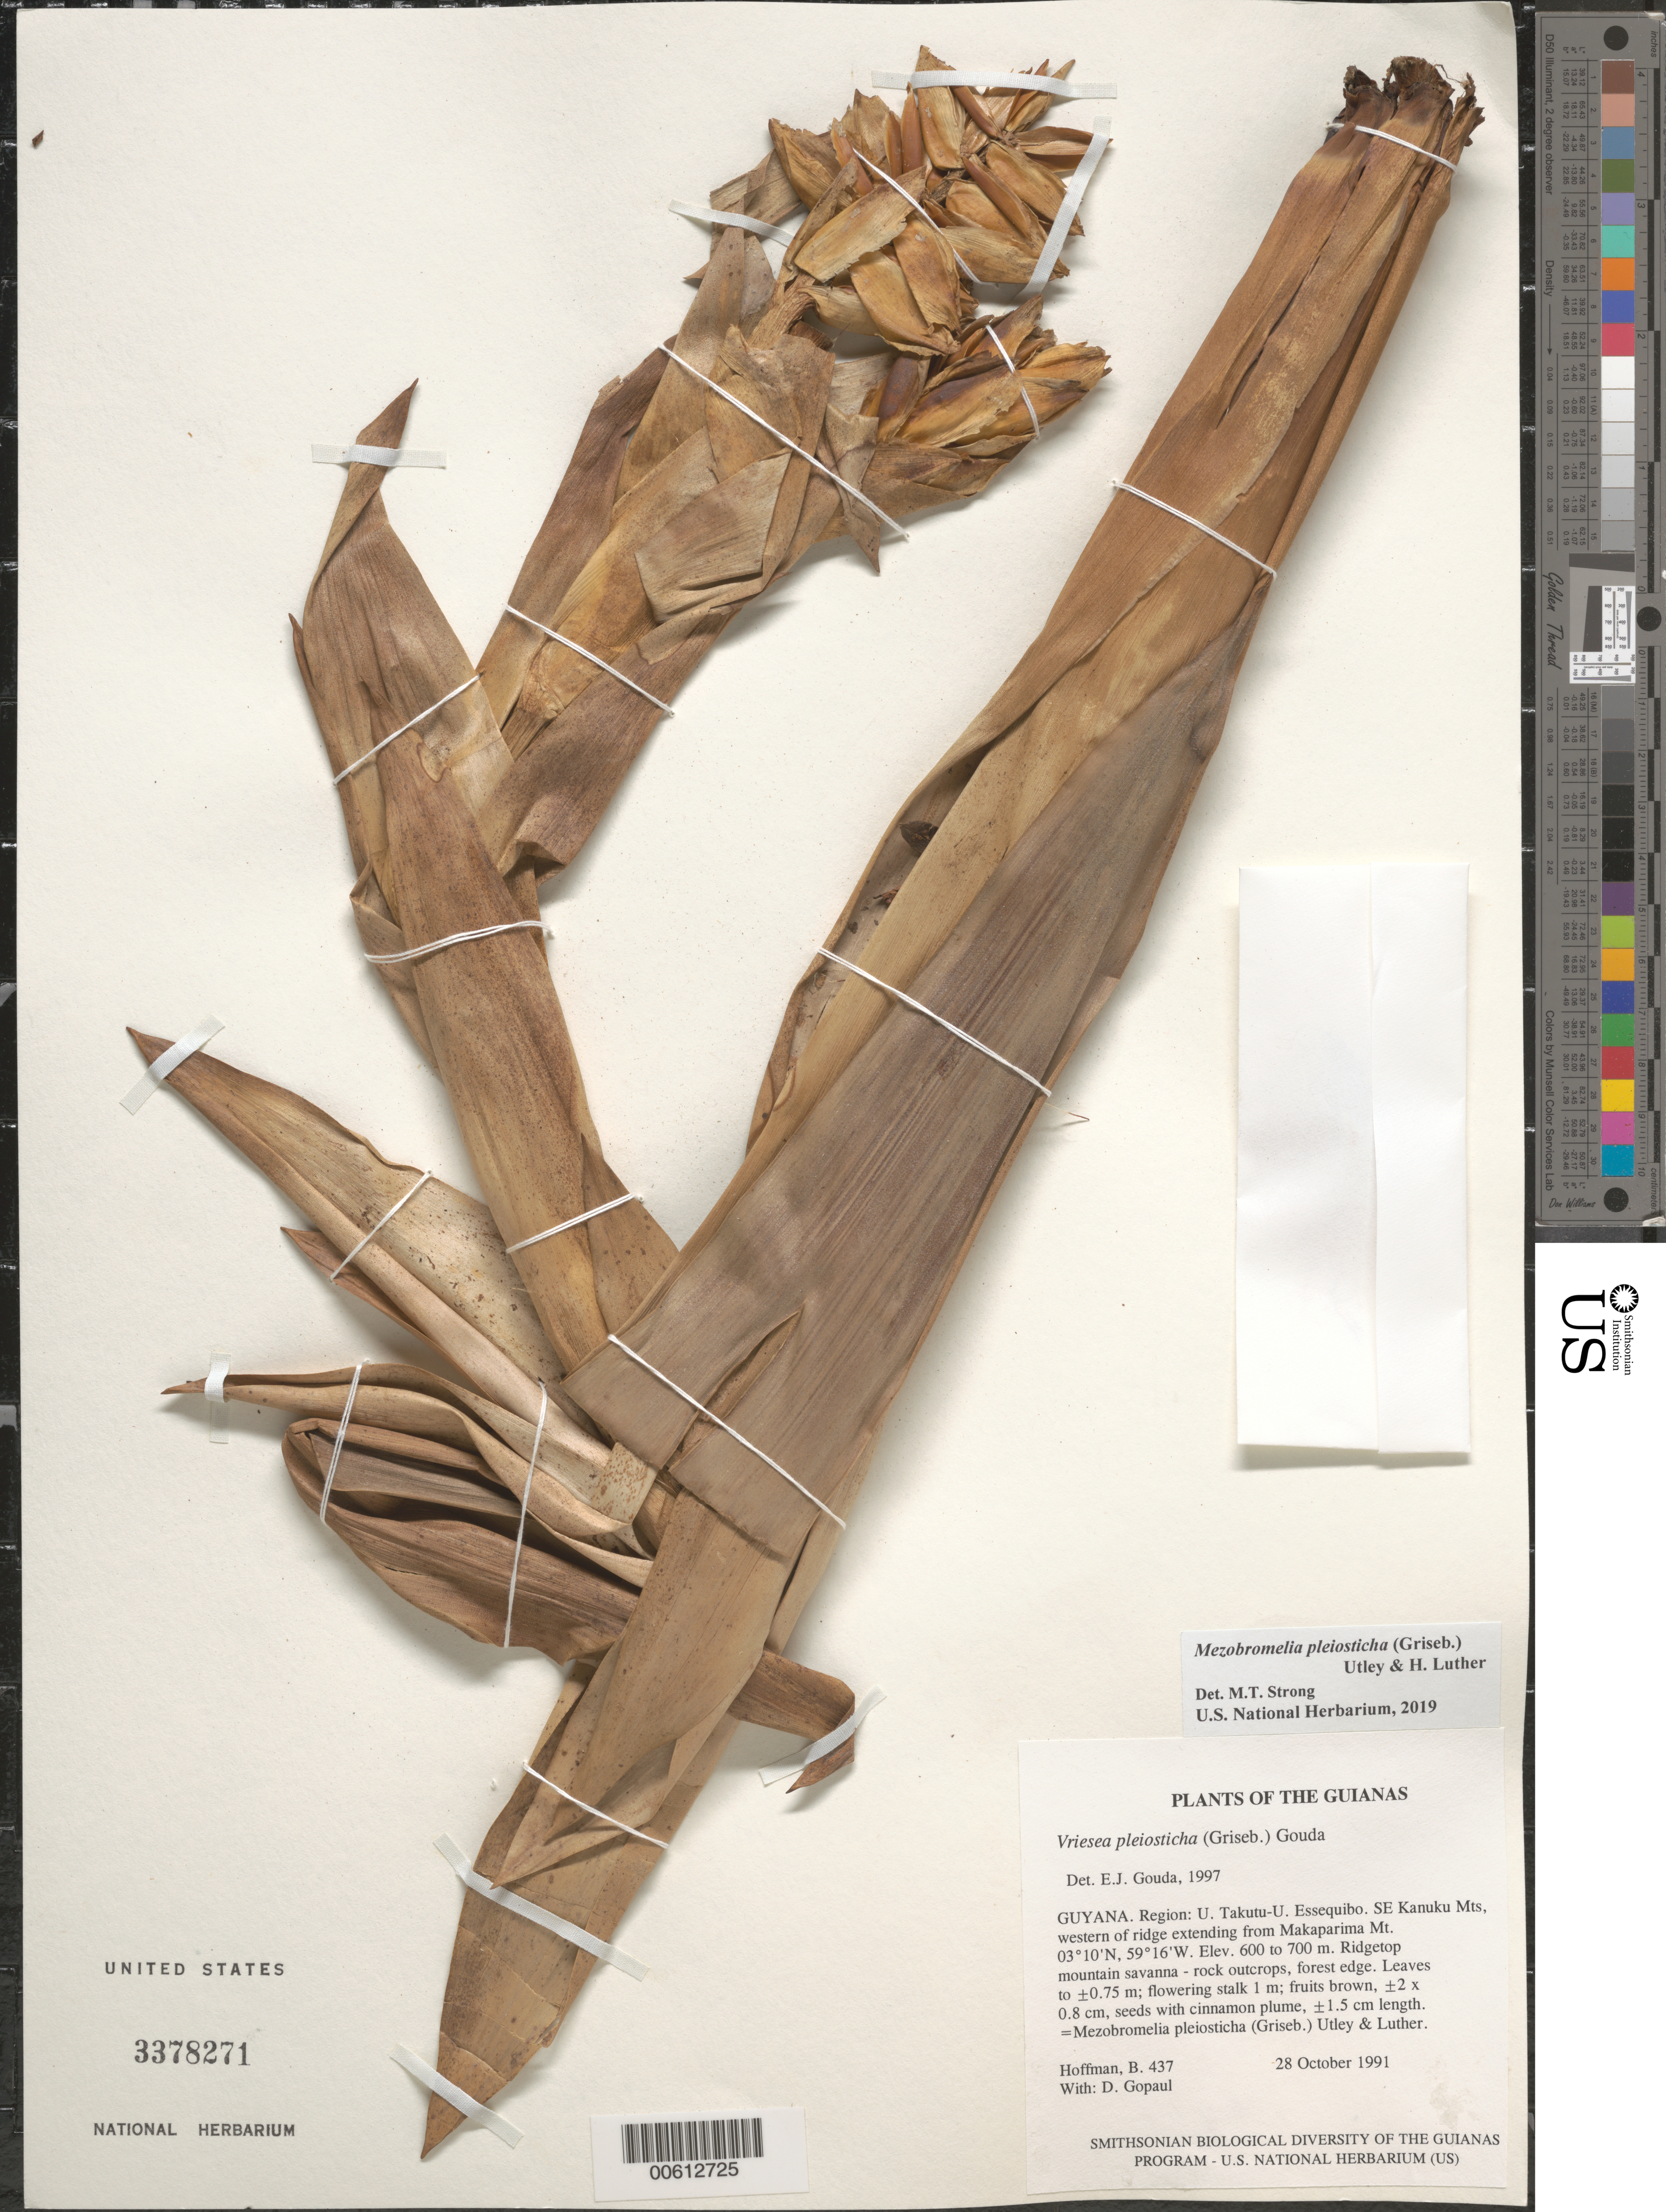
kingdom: Plantae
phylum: Tracheophyta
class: Liliopsida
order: Poales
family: Bromeliaceae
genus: Mezobromelia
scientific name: Mezobromelia pleiosticha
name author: (Griseb.) Utley & H. Luther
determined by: Strong, Mark T., (BOT), Smithsonian Institution - National Museum of Natural History (UNITED STATES)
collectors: B. Hoffman & D. Gopaul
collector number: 437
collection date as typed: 28 October 1991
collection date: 1991-10-28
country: Guyana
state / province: U. Takutu-U. Essequibo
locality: SE Kanuku Mts; western end of ridge extending from Makaparima Mountain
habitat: Ridgetop mountain savanna - rock outcrops, forest edge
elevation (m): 600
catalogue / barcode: US 3378271